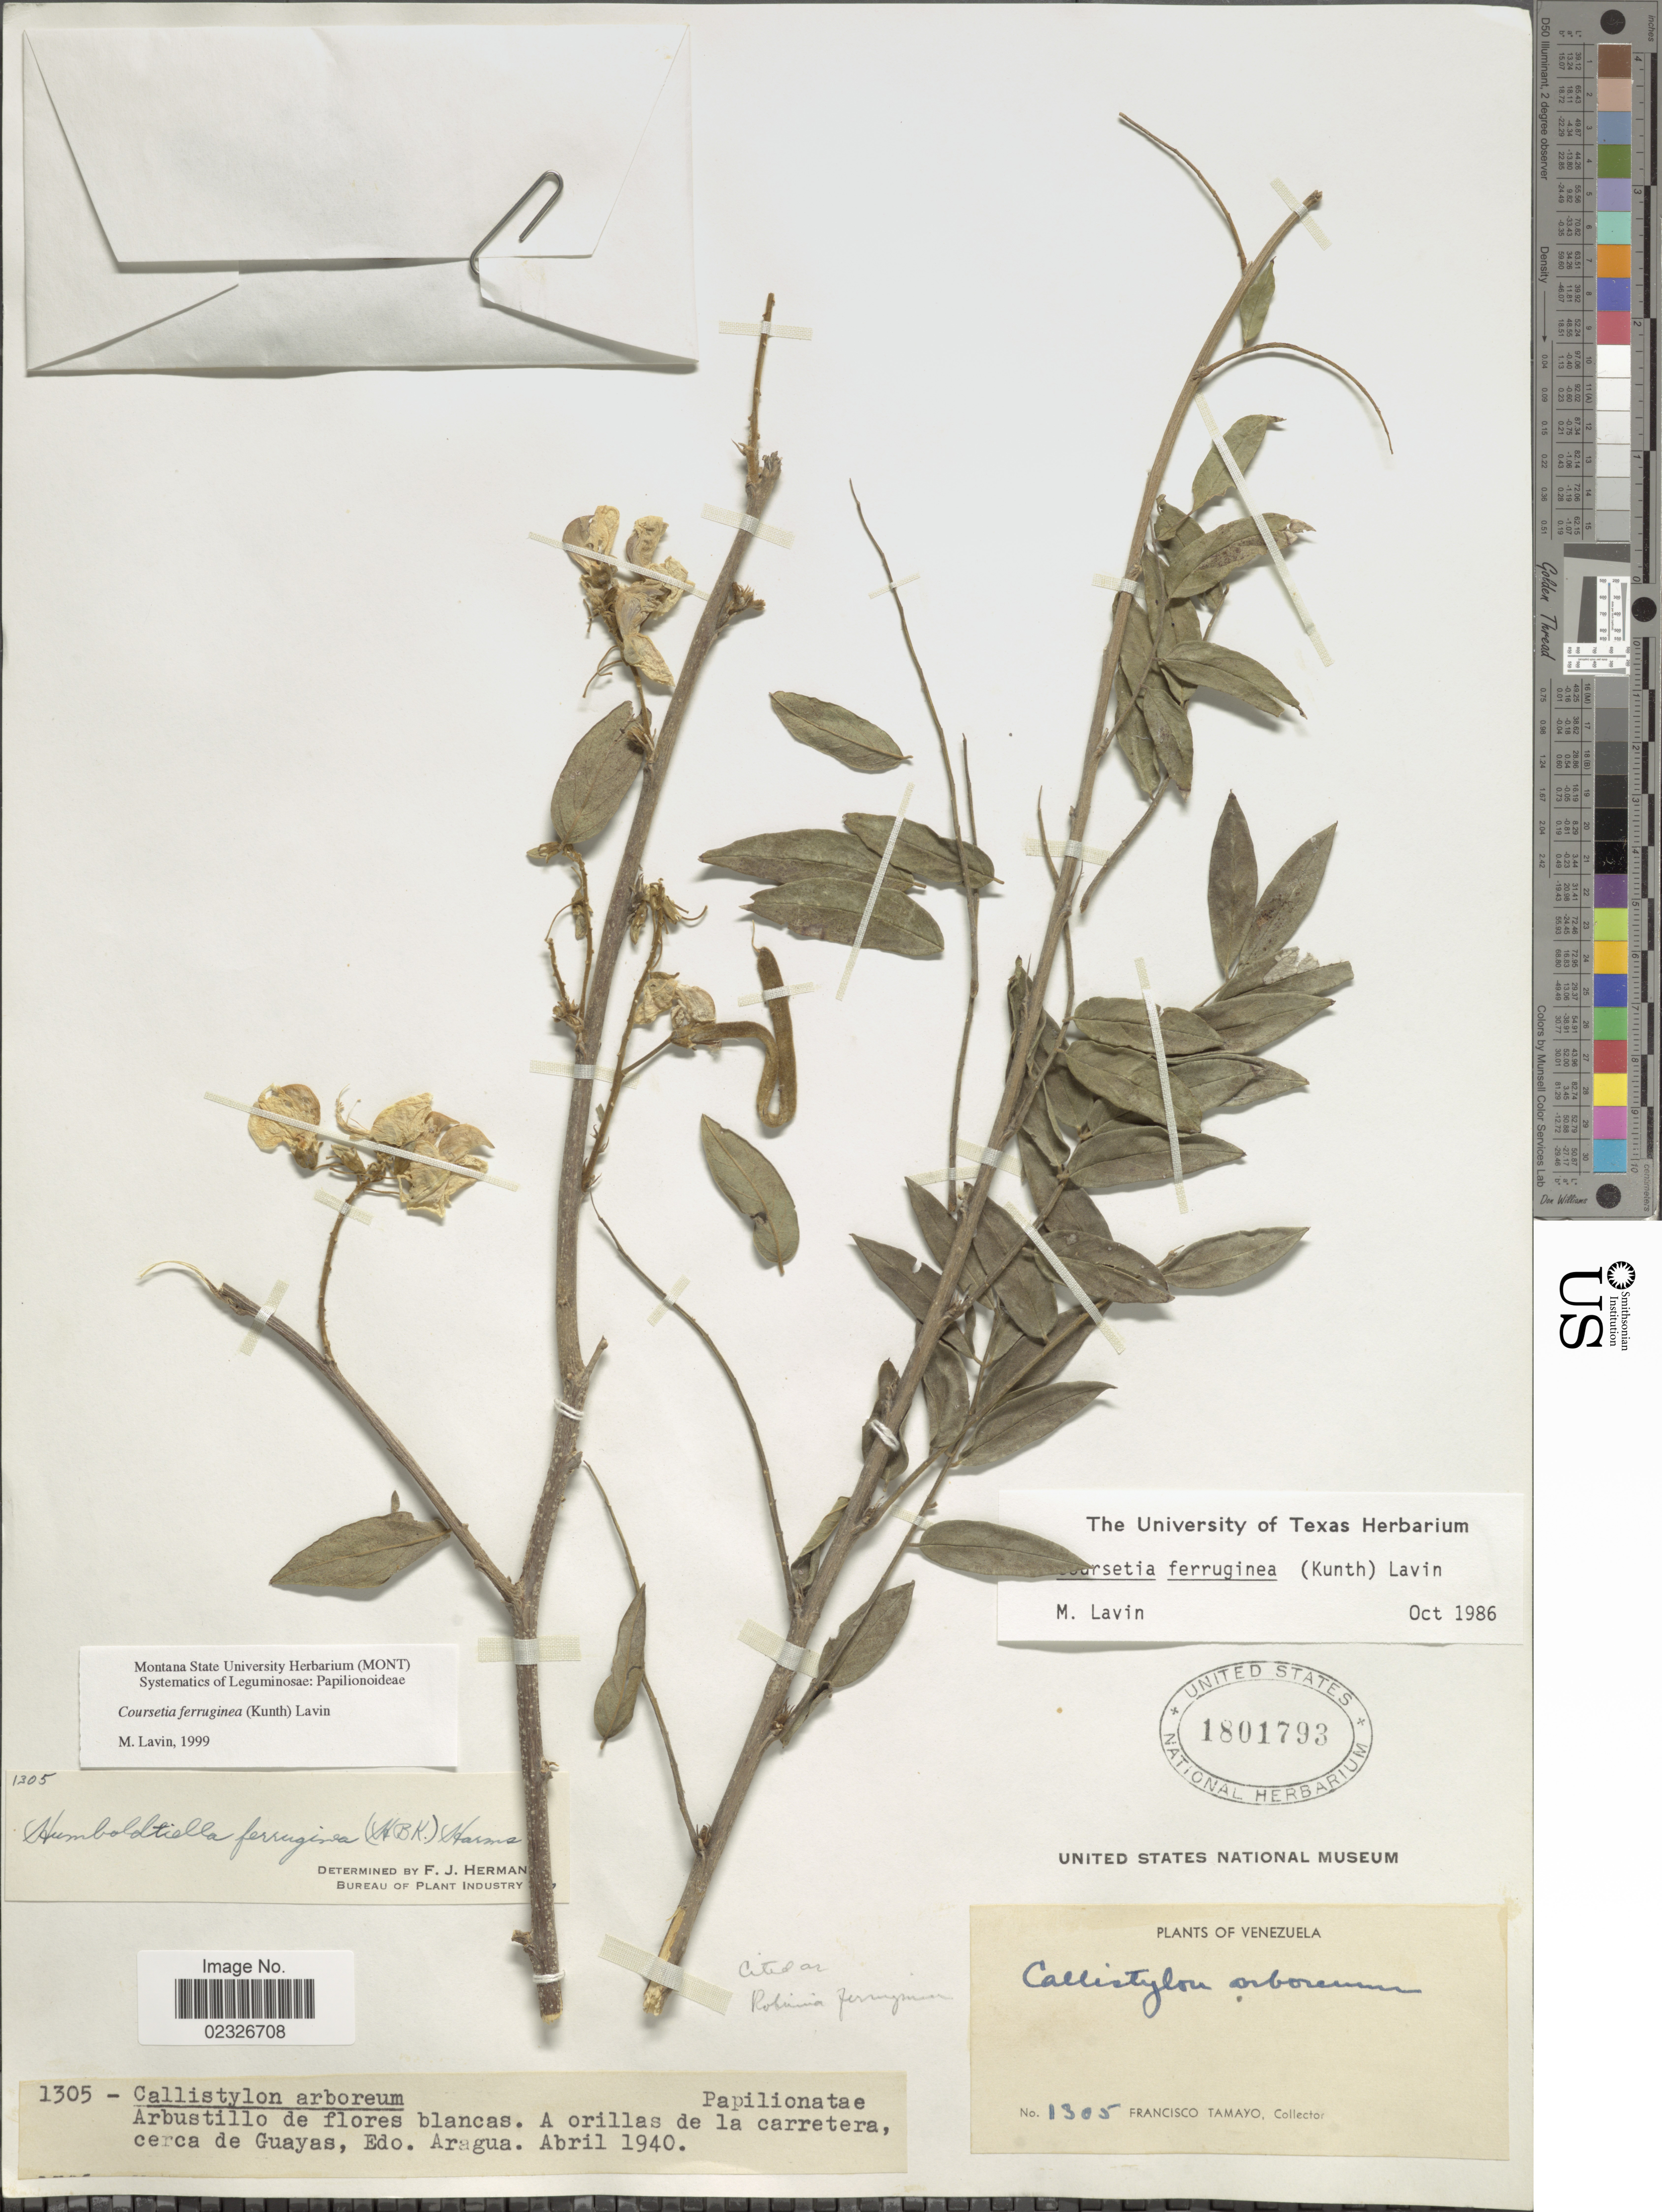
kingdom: Plantae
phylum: Tracheophyta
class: Magnoliopsida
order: Fabales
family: Fabaceae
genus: Coursetia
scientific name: Coursetia ferruginea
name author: (Kunth) Lavin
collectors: F. Tamayo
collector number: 1305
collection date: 1940-04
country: Venezuela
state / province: Aragua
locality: A orillas de la carretera, cerca de Guayas, Edo. Aragua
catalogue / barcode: US 1801793